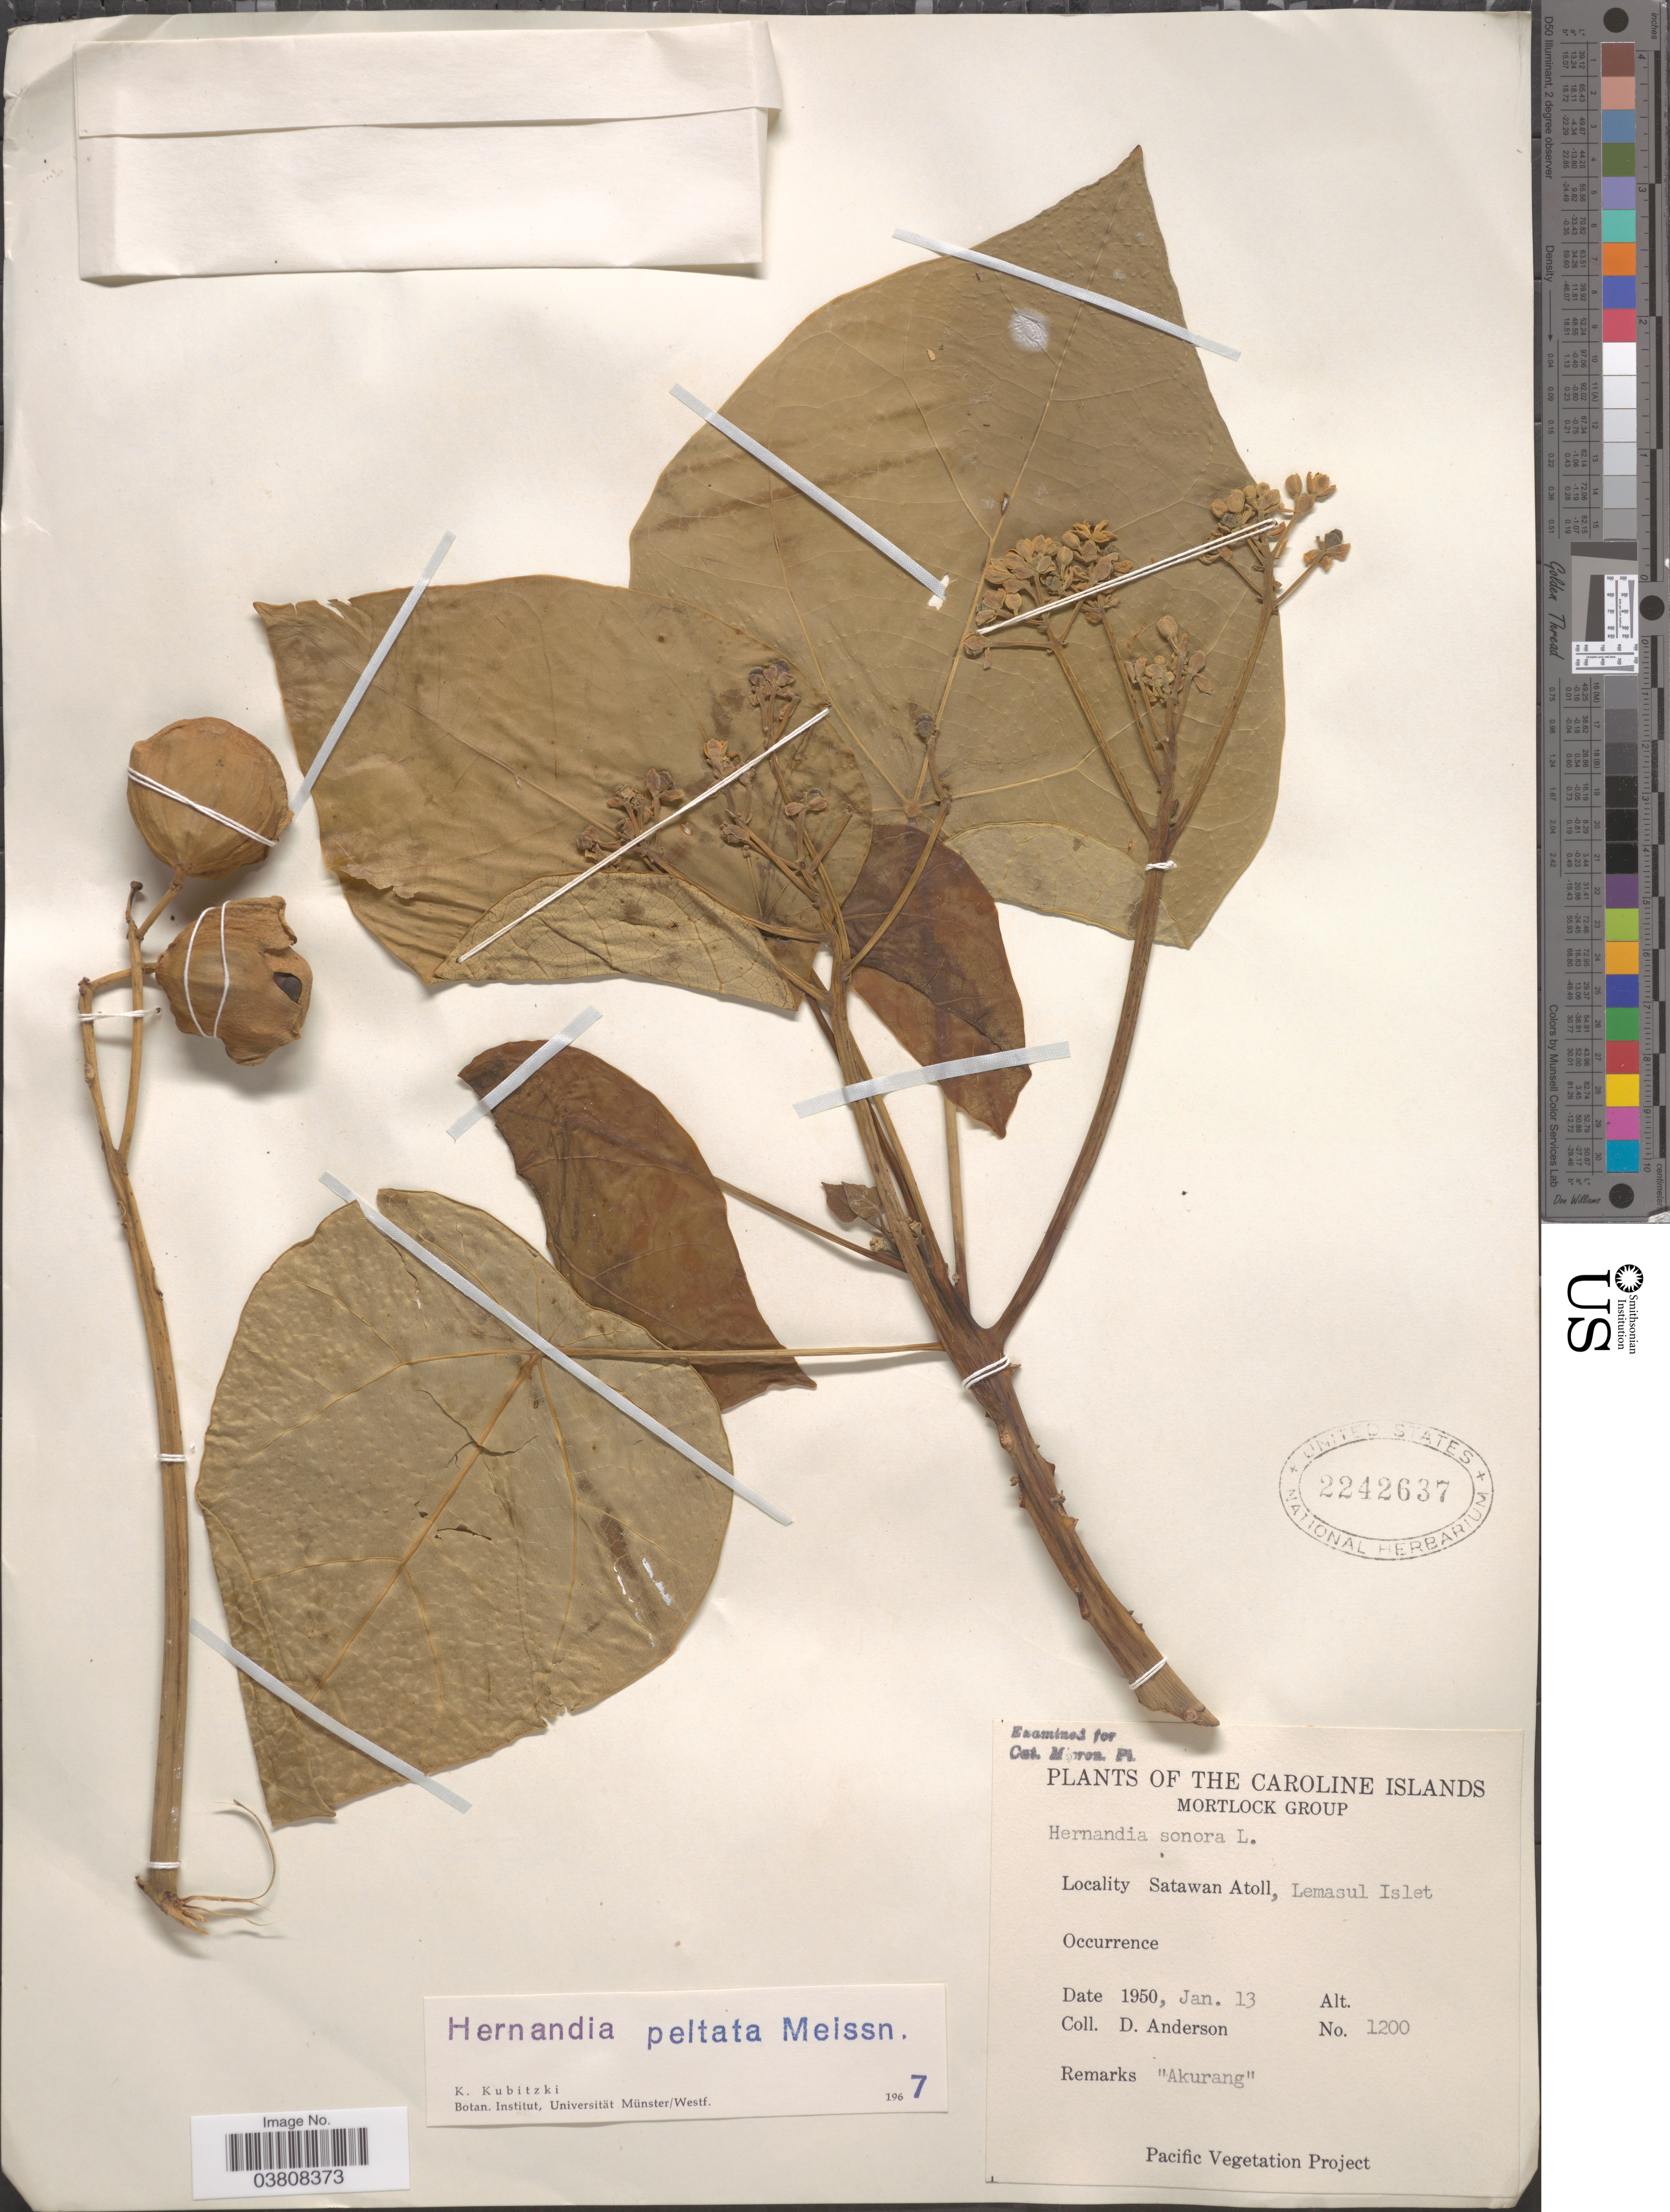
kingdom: Plantae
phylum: Tracheophyta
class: Magnoliopsida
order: Laurales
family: Hernandiaceae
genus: Hernandia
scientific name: Hernandia nymphaeifolia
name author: (C. Presl) Kubitzki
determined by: Strong, Mark T., (BOT), Smithsonian Institution - National Museum of Natural History (UNITED STATES)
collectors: D. Anderson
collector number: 1200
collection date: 1950-01-13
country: Micronesia, Federated States of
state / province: Truk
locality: Caroline Islands. Mortlock Group. Satawan Atoll, Lemasul Islet.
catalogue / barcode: US 2242637